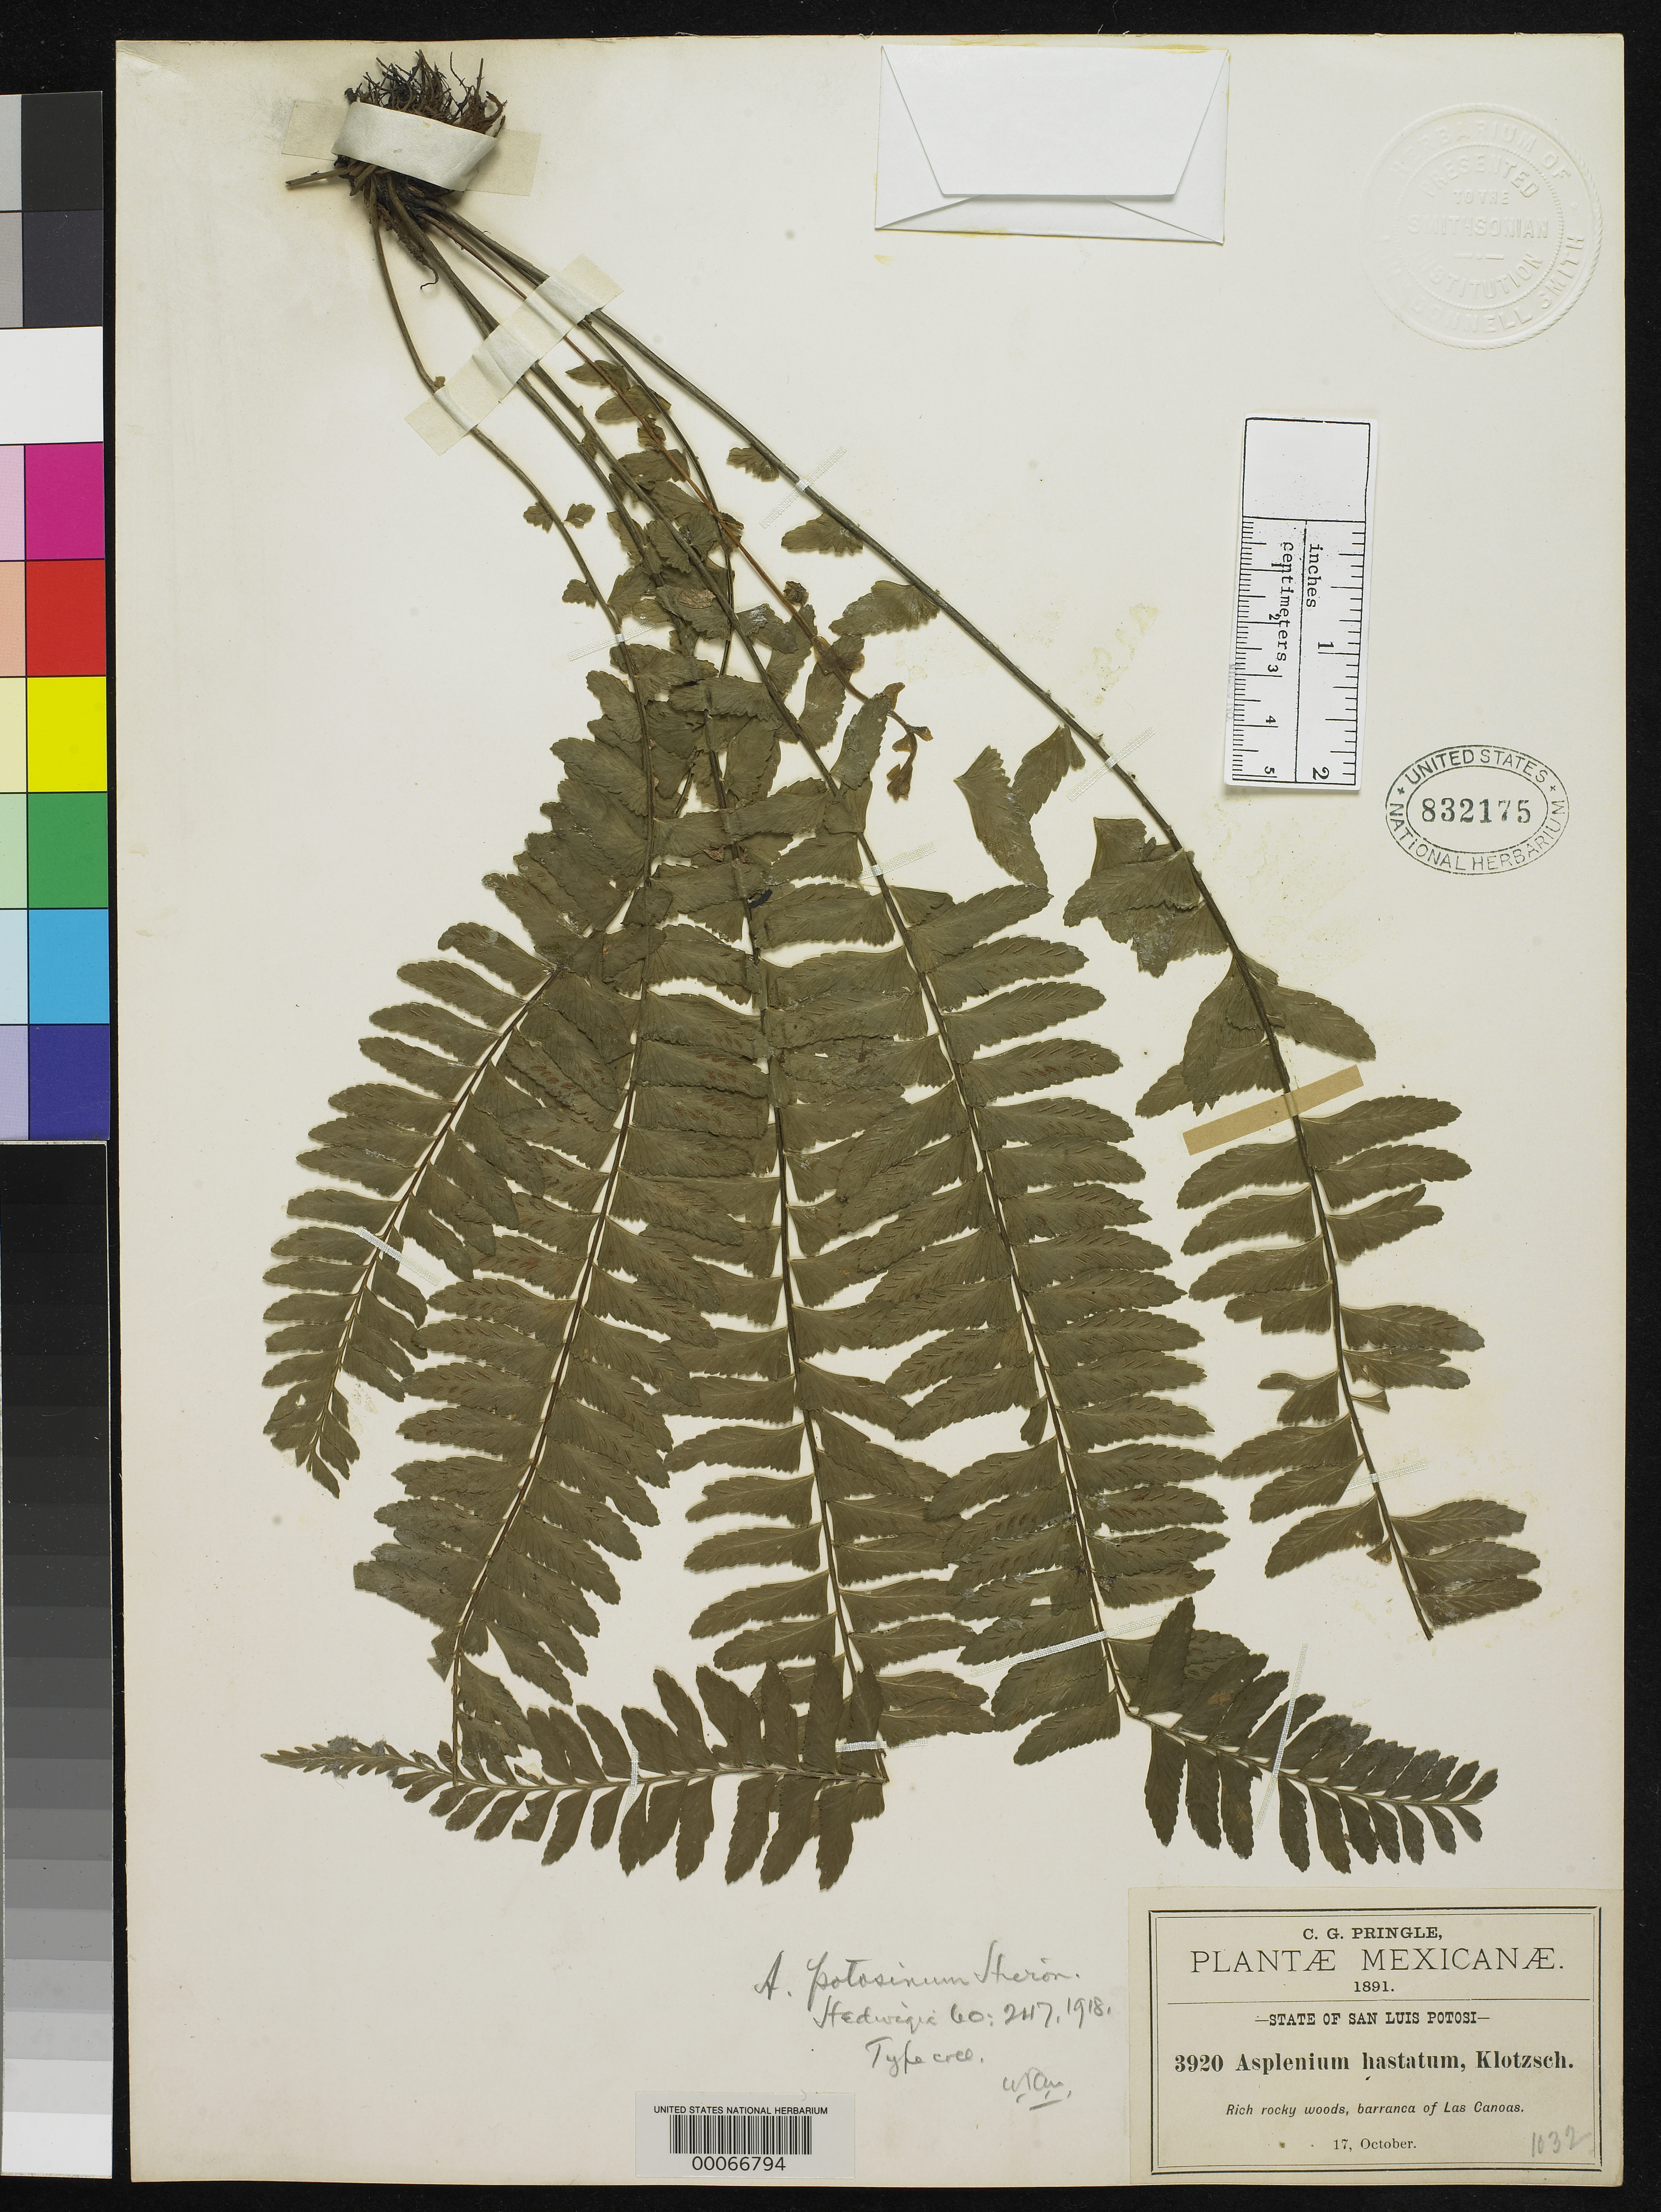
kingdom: Plantae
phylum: Tracheophyta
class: Polypodiopsida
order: Polypodiales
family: Aspleniaceae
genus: Asplenium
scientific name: Asplenium potosinum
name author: Hieron.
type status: Type Collection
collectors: C. G. Pringle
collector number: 3920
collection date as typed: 17 Oct 1891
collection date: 1891-10-17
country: Mexico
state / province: San Luis Potosi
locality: Las Canoas.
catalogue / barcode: US 832175